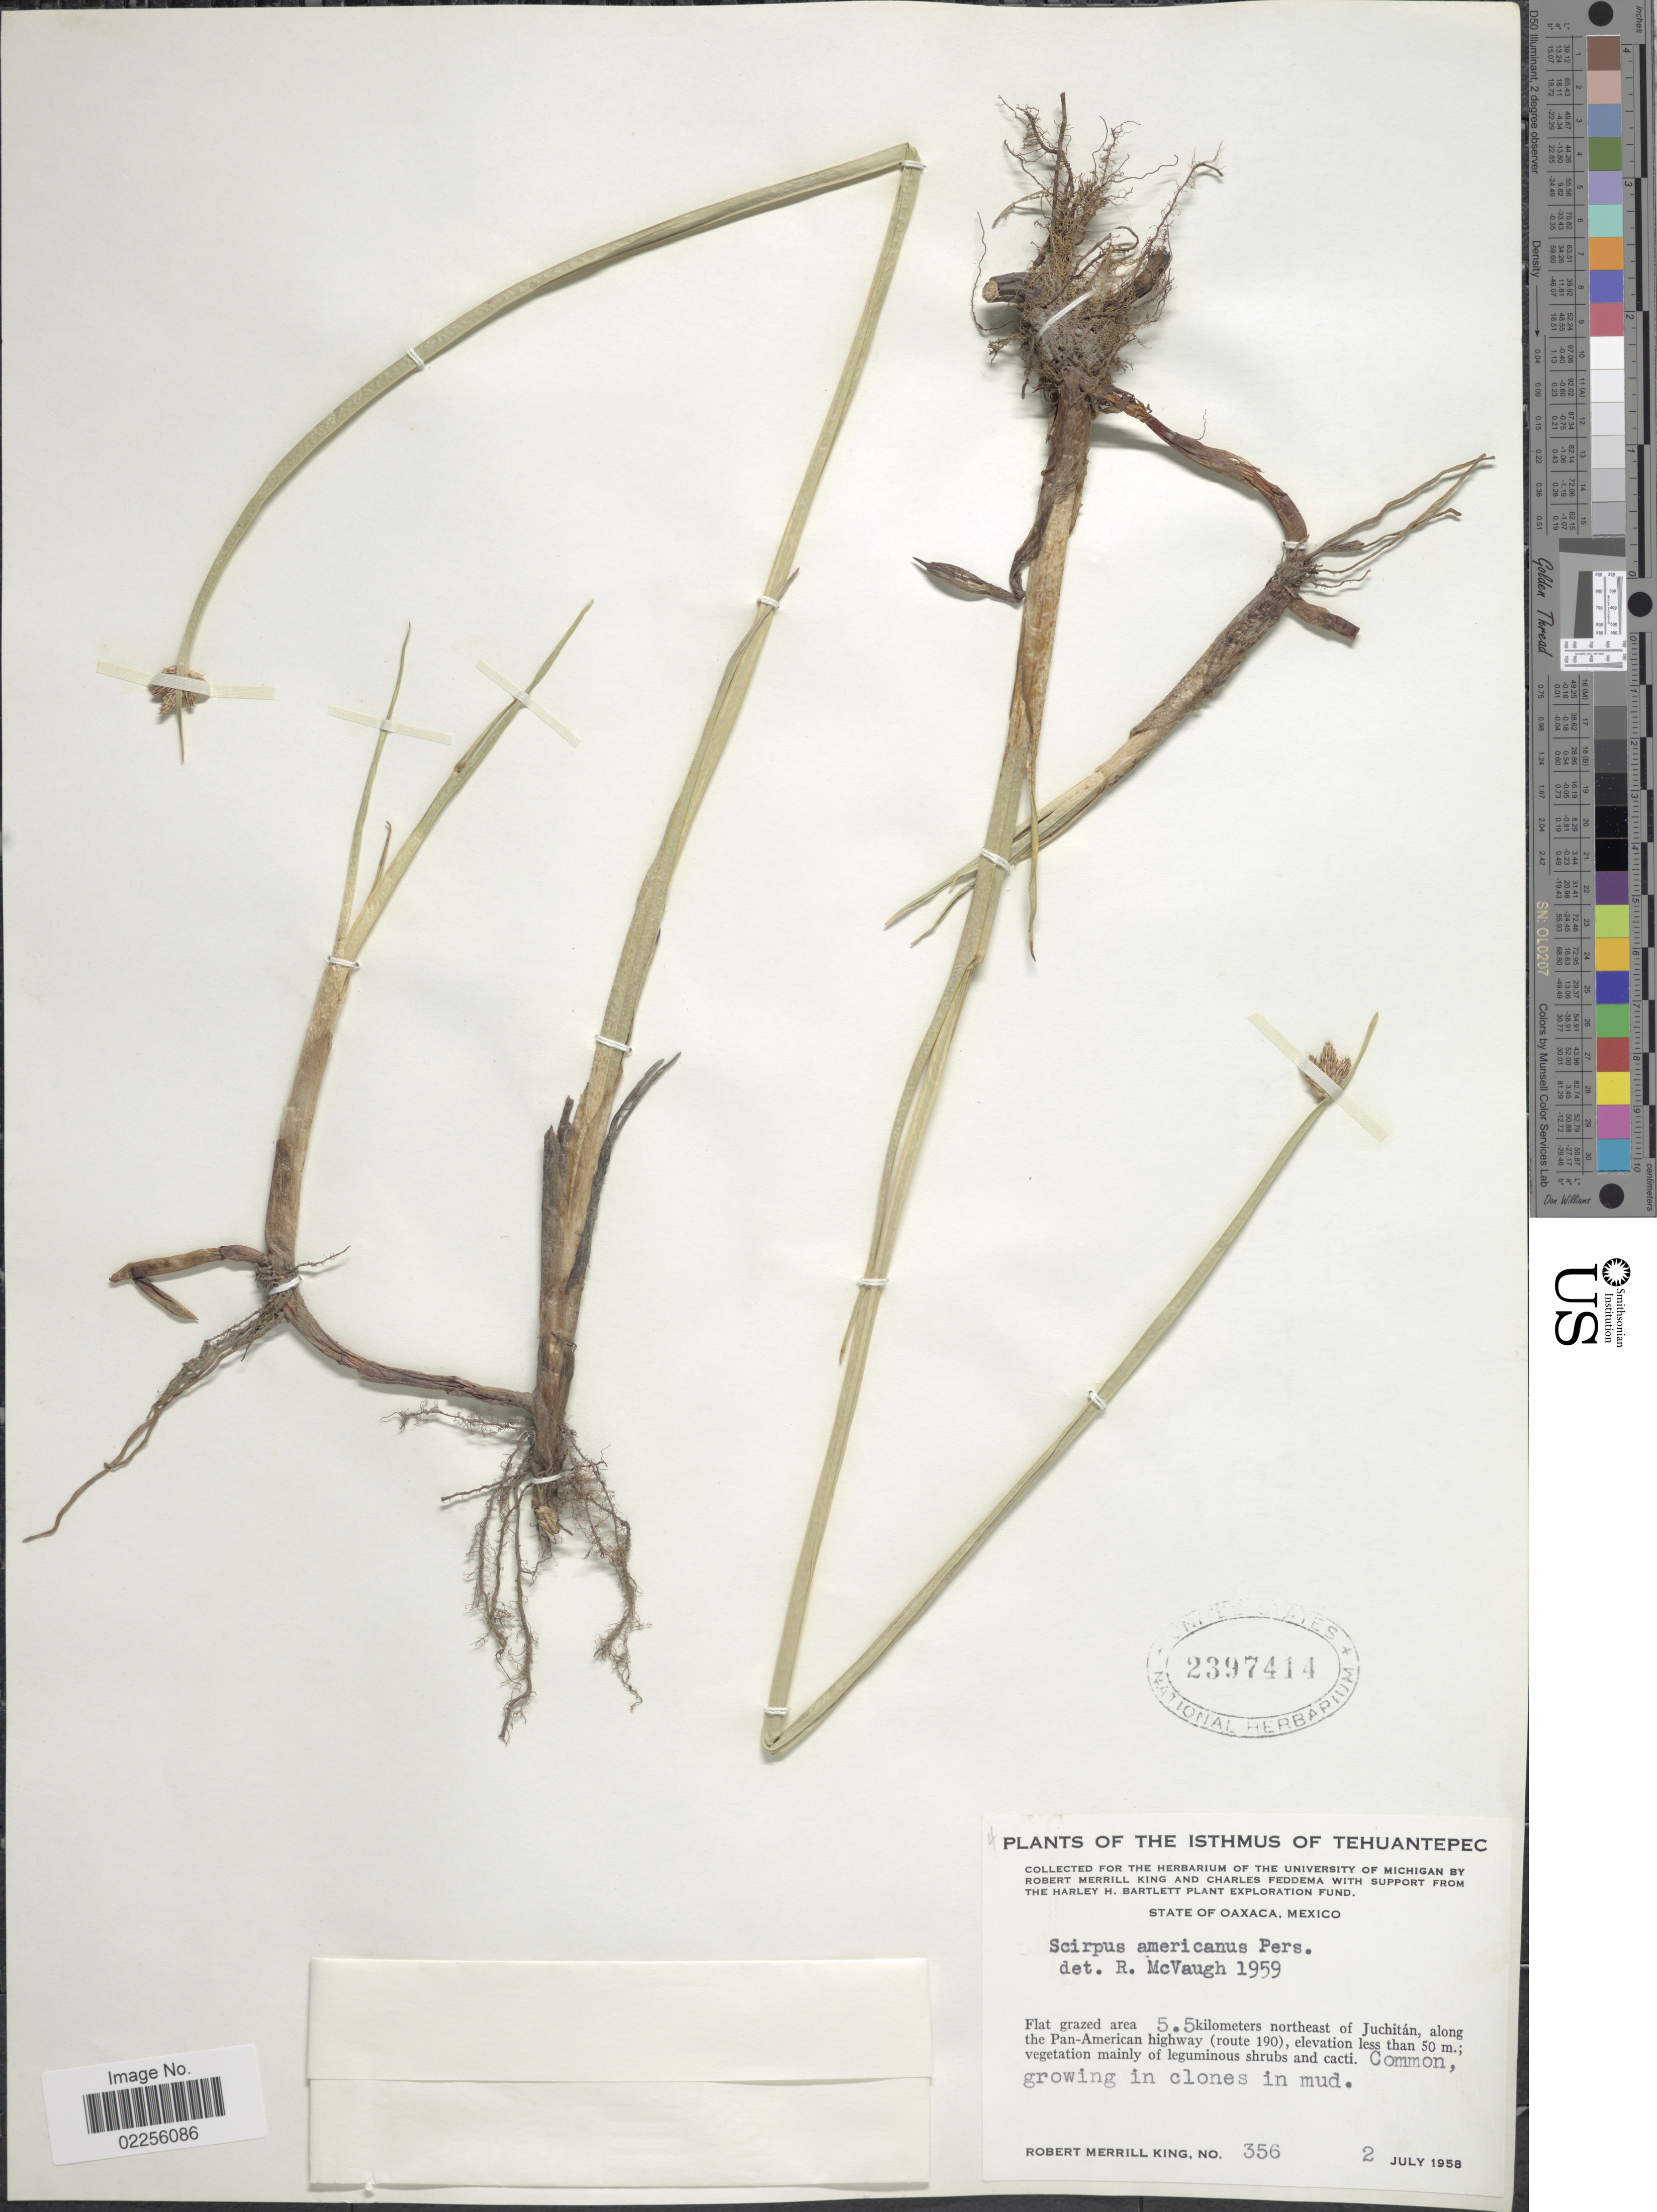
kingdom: Plantae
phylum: Tracheophyta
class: Liliopsida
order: Poales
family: Cyperaceae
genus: Schoenoplectus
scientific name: Schoenoplectus pungens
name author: (Vahl) Palla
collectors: R. M. King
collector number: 356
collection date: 1958-07-02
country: Mexico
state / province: Oaxaca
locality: The Isthmus of Tehuantepec, Flat grazed area 5.5 kilometers northeast of Juchitán, along the Pan-american highway (route 190)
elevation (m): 50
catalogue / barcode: US 2397414